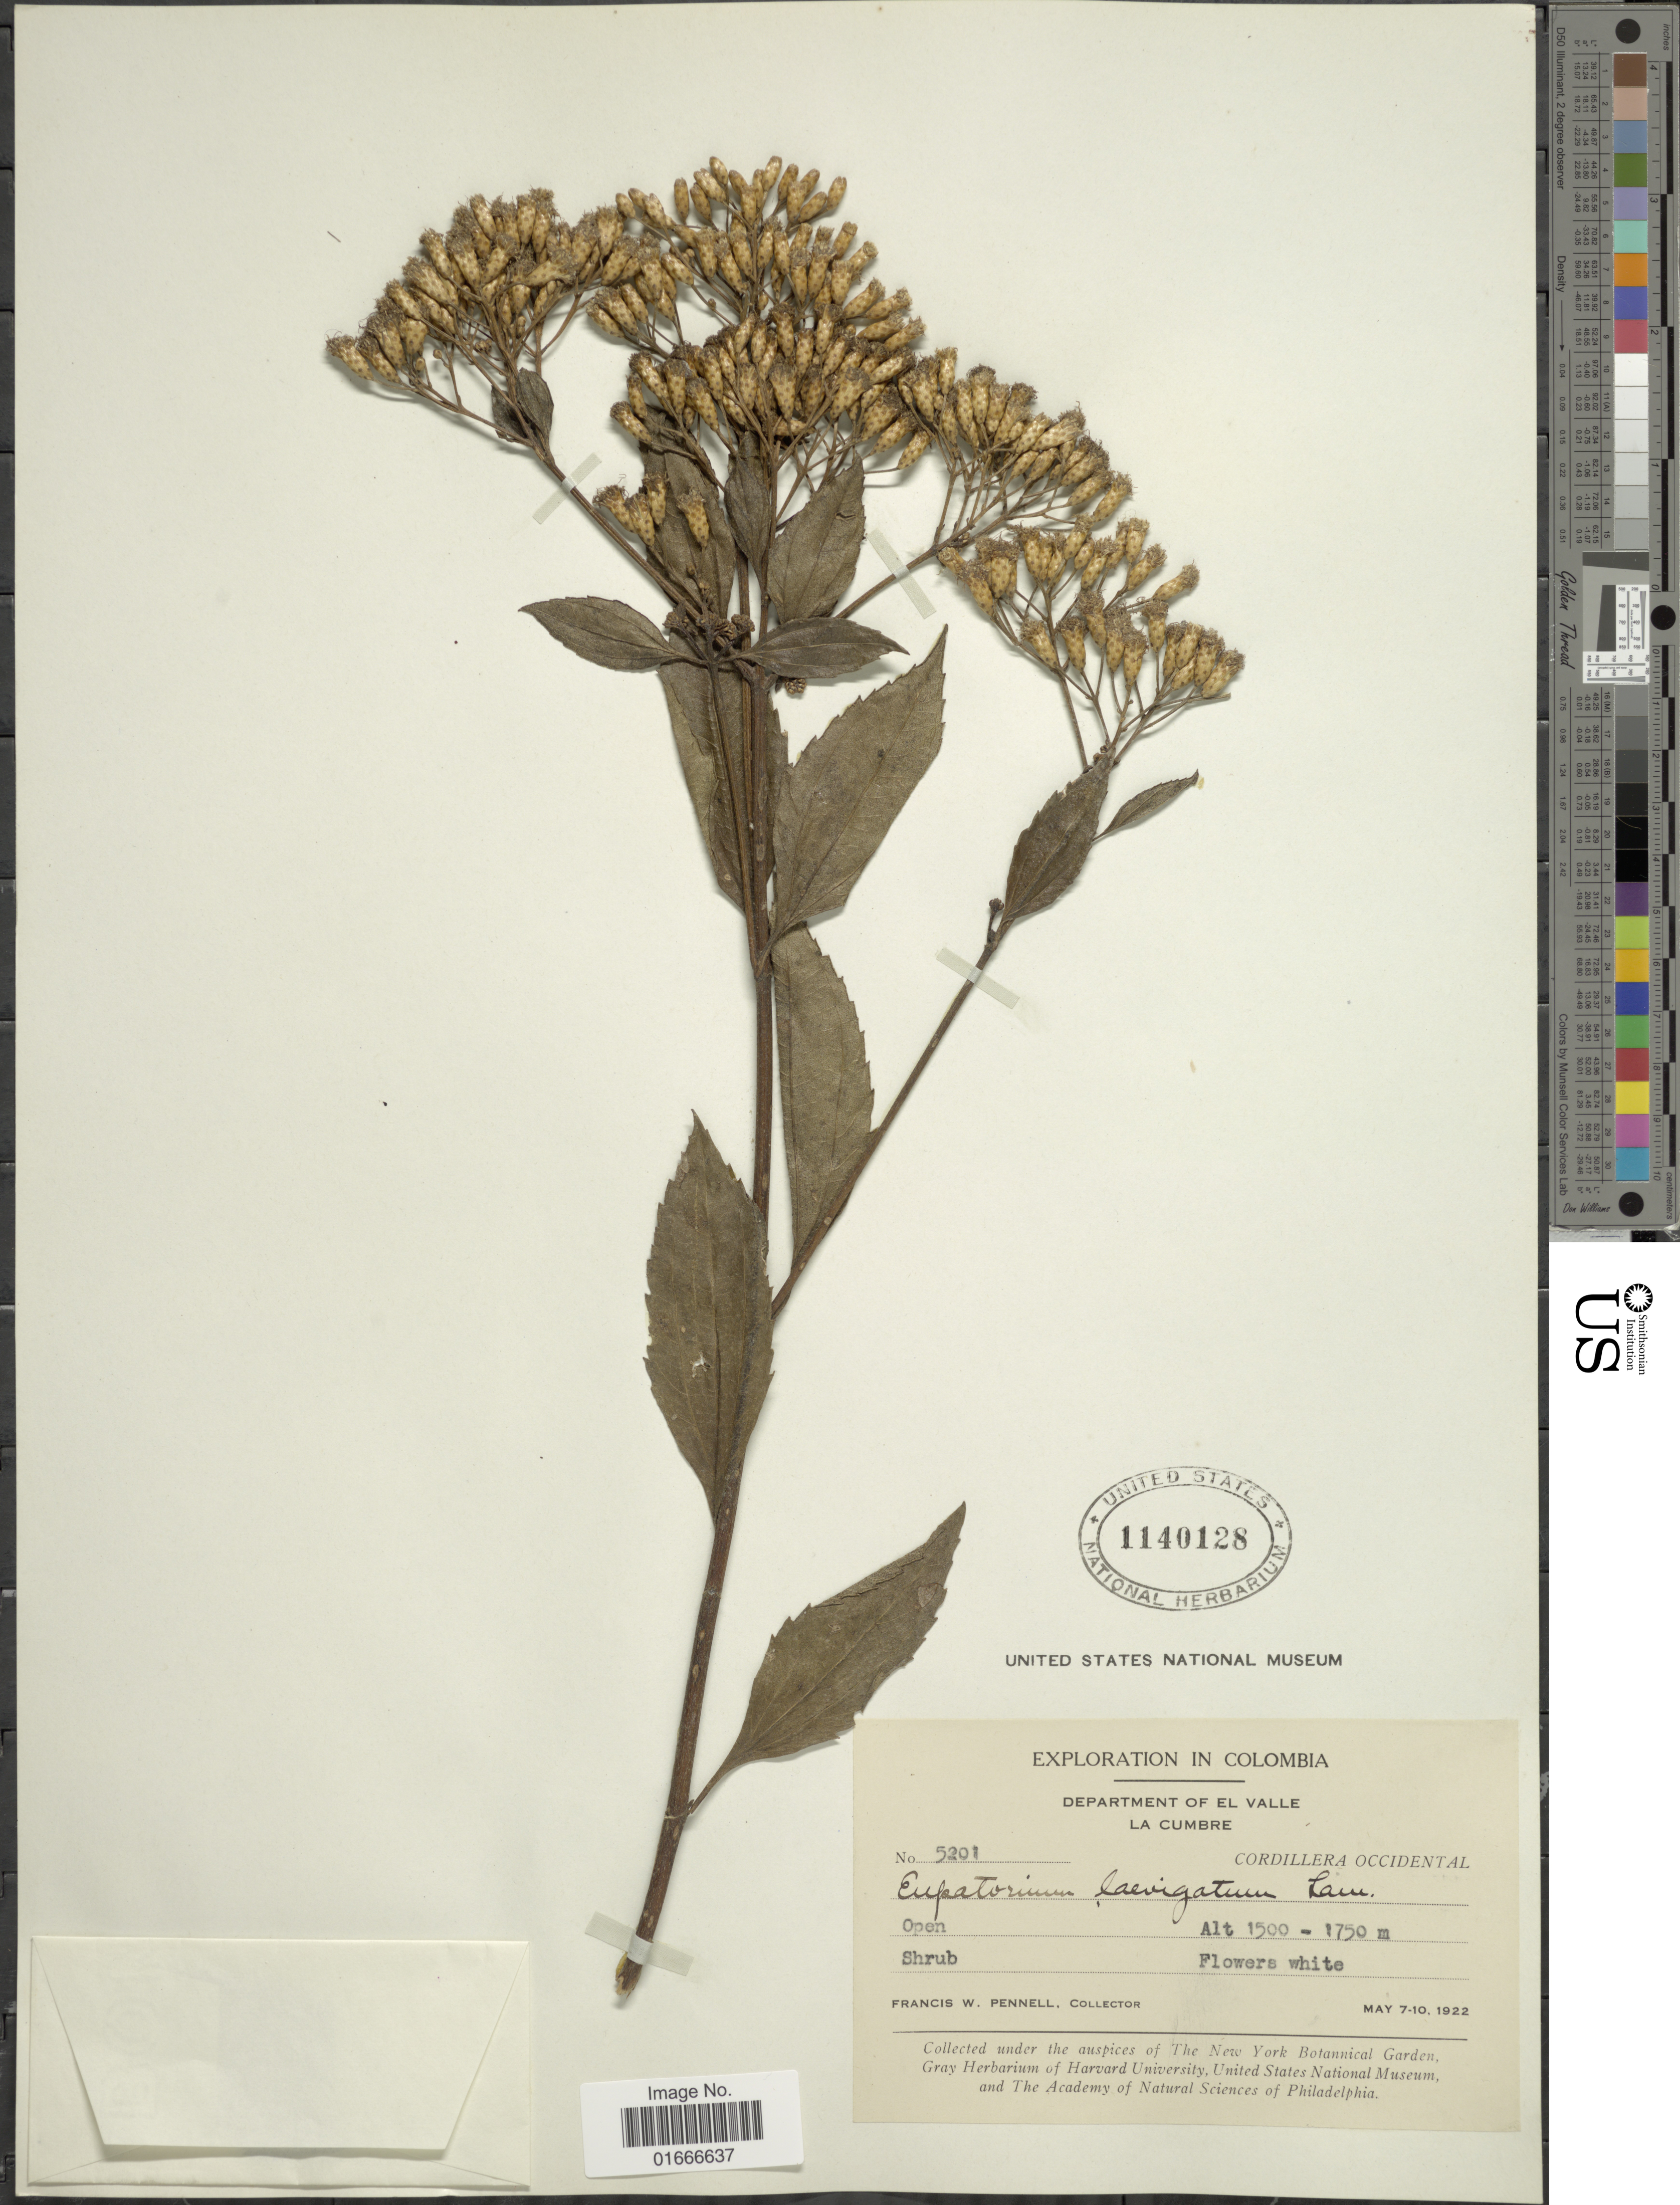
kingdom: Plantae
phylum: Tracheophyta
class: Magnoliopsida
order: Asterales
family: Asteraceae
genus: Chromolaena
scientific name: Chromolaena laevigata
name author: (Lam.) R.M. King & H. Rob.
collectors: F. W. Pennell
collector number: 5201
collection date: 1922-05-07/1922-05-10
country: Colombia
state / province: Valle del Cauca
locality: Department of El Valle, La Cumbre, Cordillera Occidental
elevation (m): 1500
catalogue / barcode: US 1140128